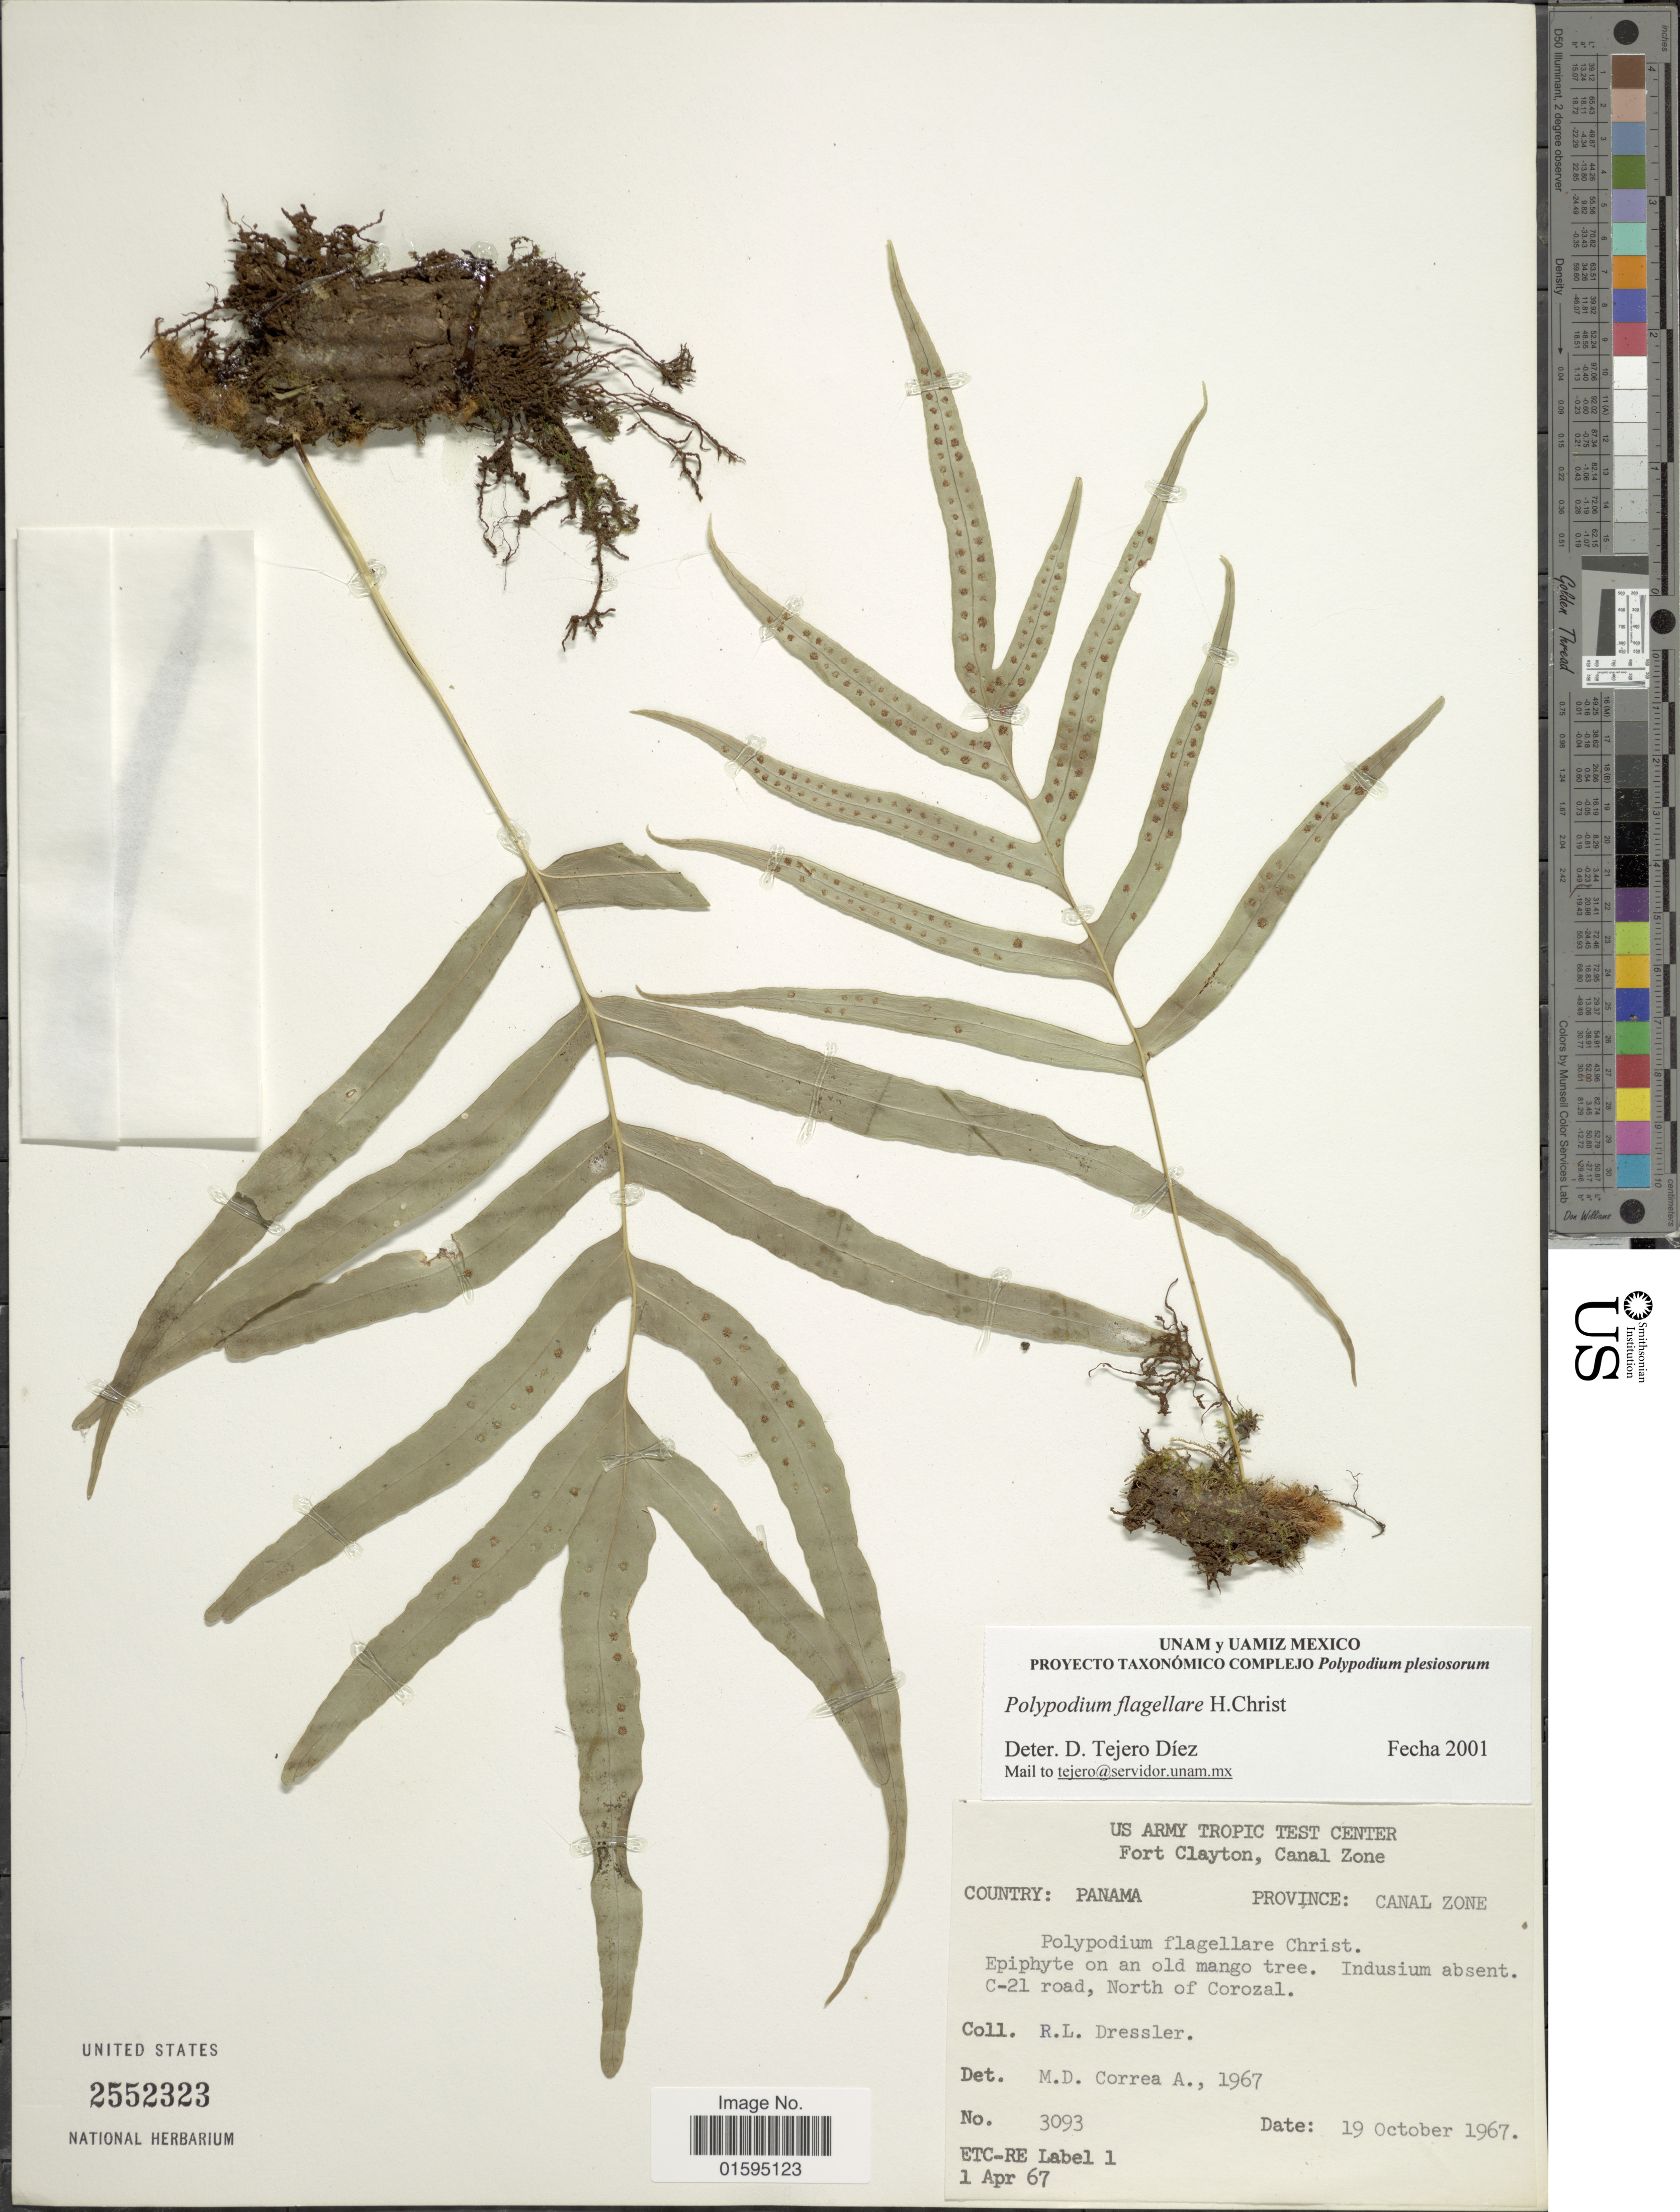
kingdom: Plantae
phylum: Tracheophyta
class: Polypodiopsida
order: Polypodiales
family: Polypodiaceae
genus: Polypodium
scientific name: Polypodium flagellare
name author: Christ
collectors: R. Dressler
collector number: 3093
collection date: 1967-10-19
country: Panama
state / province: Colón / Panamá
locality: Fort Clayton, Provincia: Canal Zone, C-21 road, North of Corozal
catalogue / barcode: US 2552323